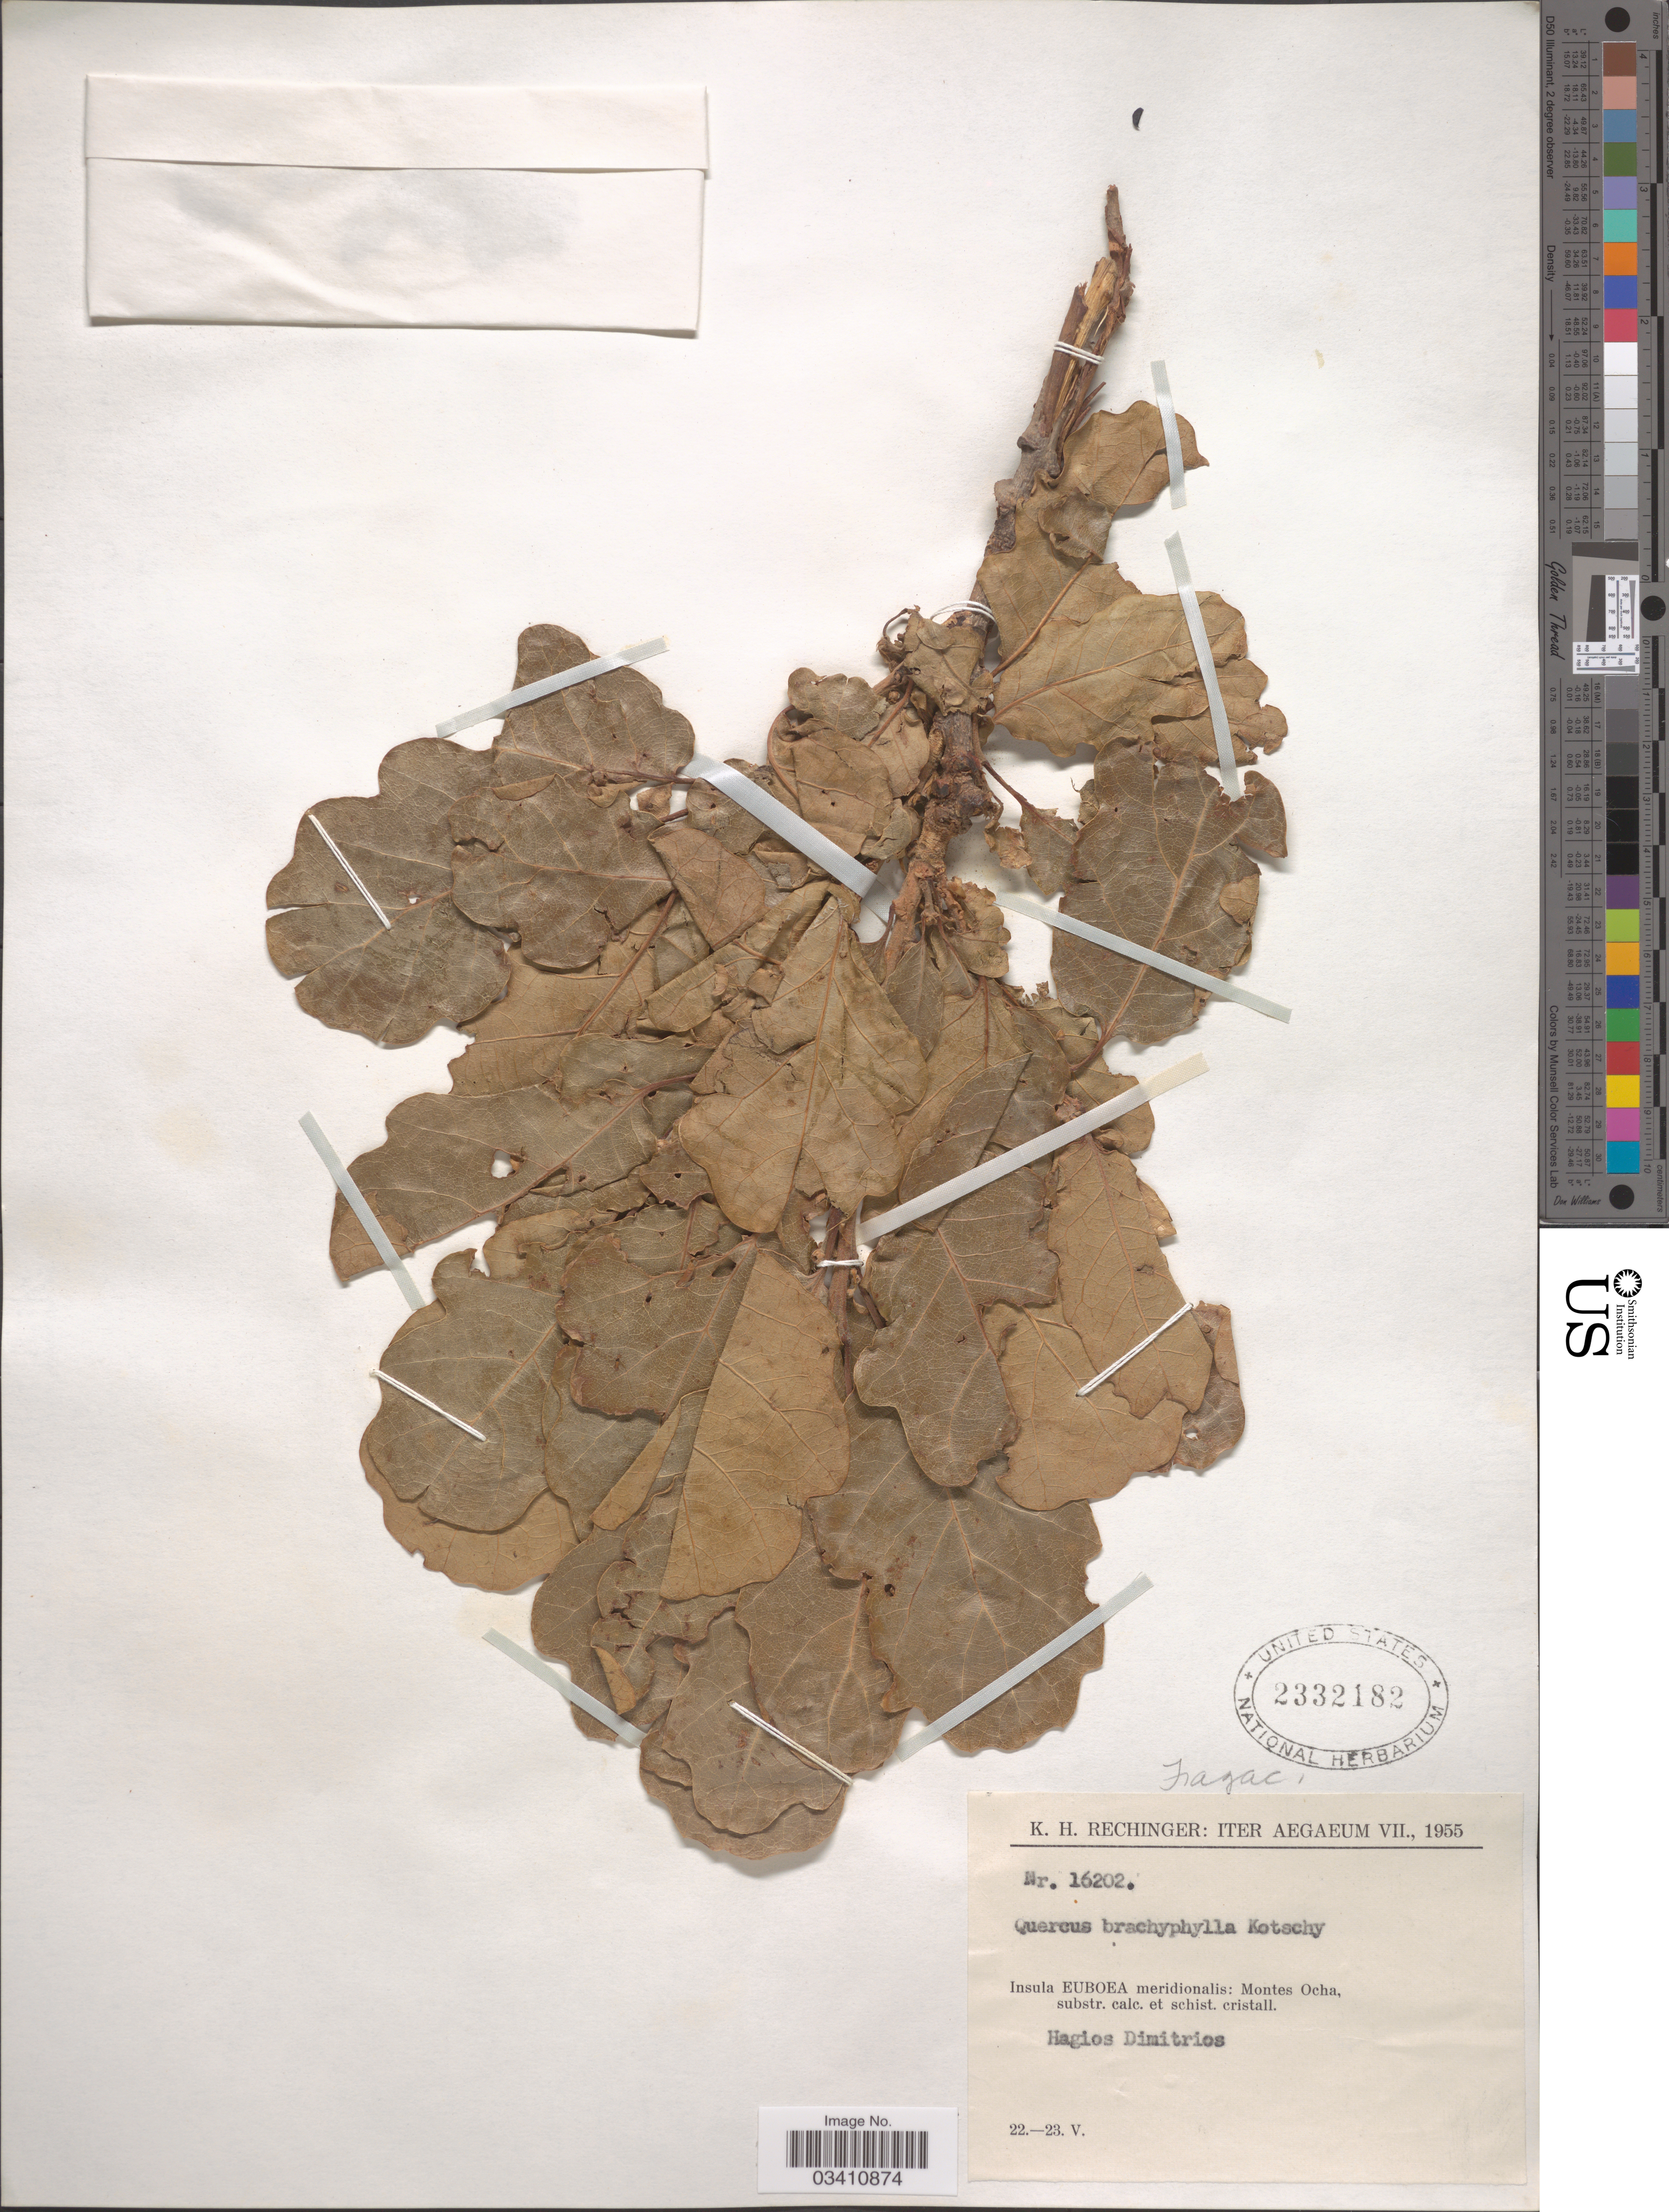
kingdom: Plantae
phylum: Tracheophyta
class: Magnoliopsida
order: Fagales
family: Fagaceae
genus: Quercus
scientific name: Quercus brachyphylla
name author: Kotschy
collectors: K. H. Rechinger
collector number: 16202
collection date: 1955-05-22/1955-05-23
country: Greece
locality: Aegaeum. Insula Euboea meridionalis: Montes Ocha, substr. calc. et schist. cristall. Hagios Dimitrios.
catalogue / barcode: US 2332182